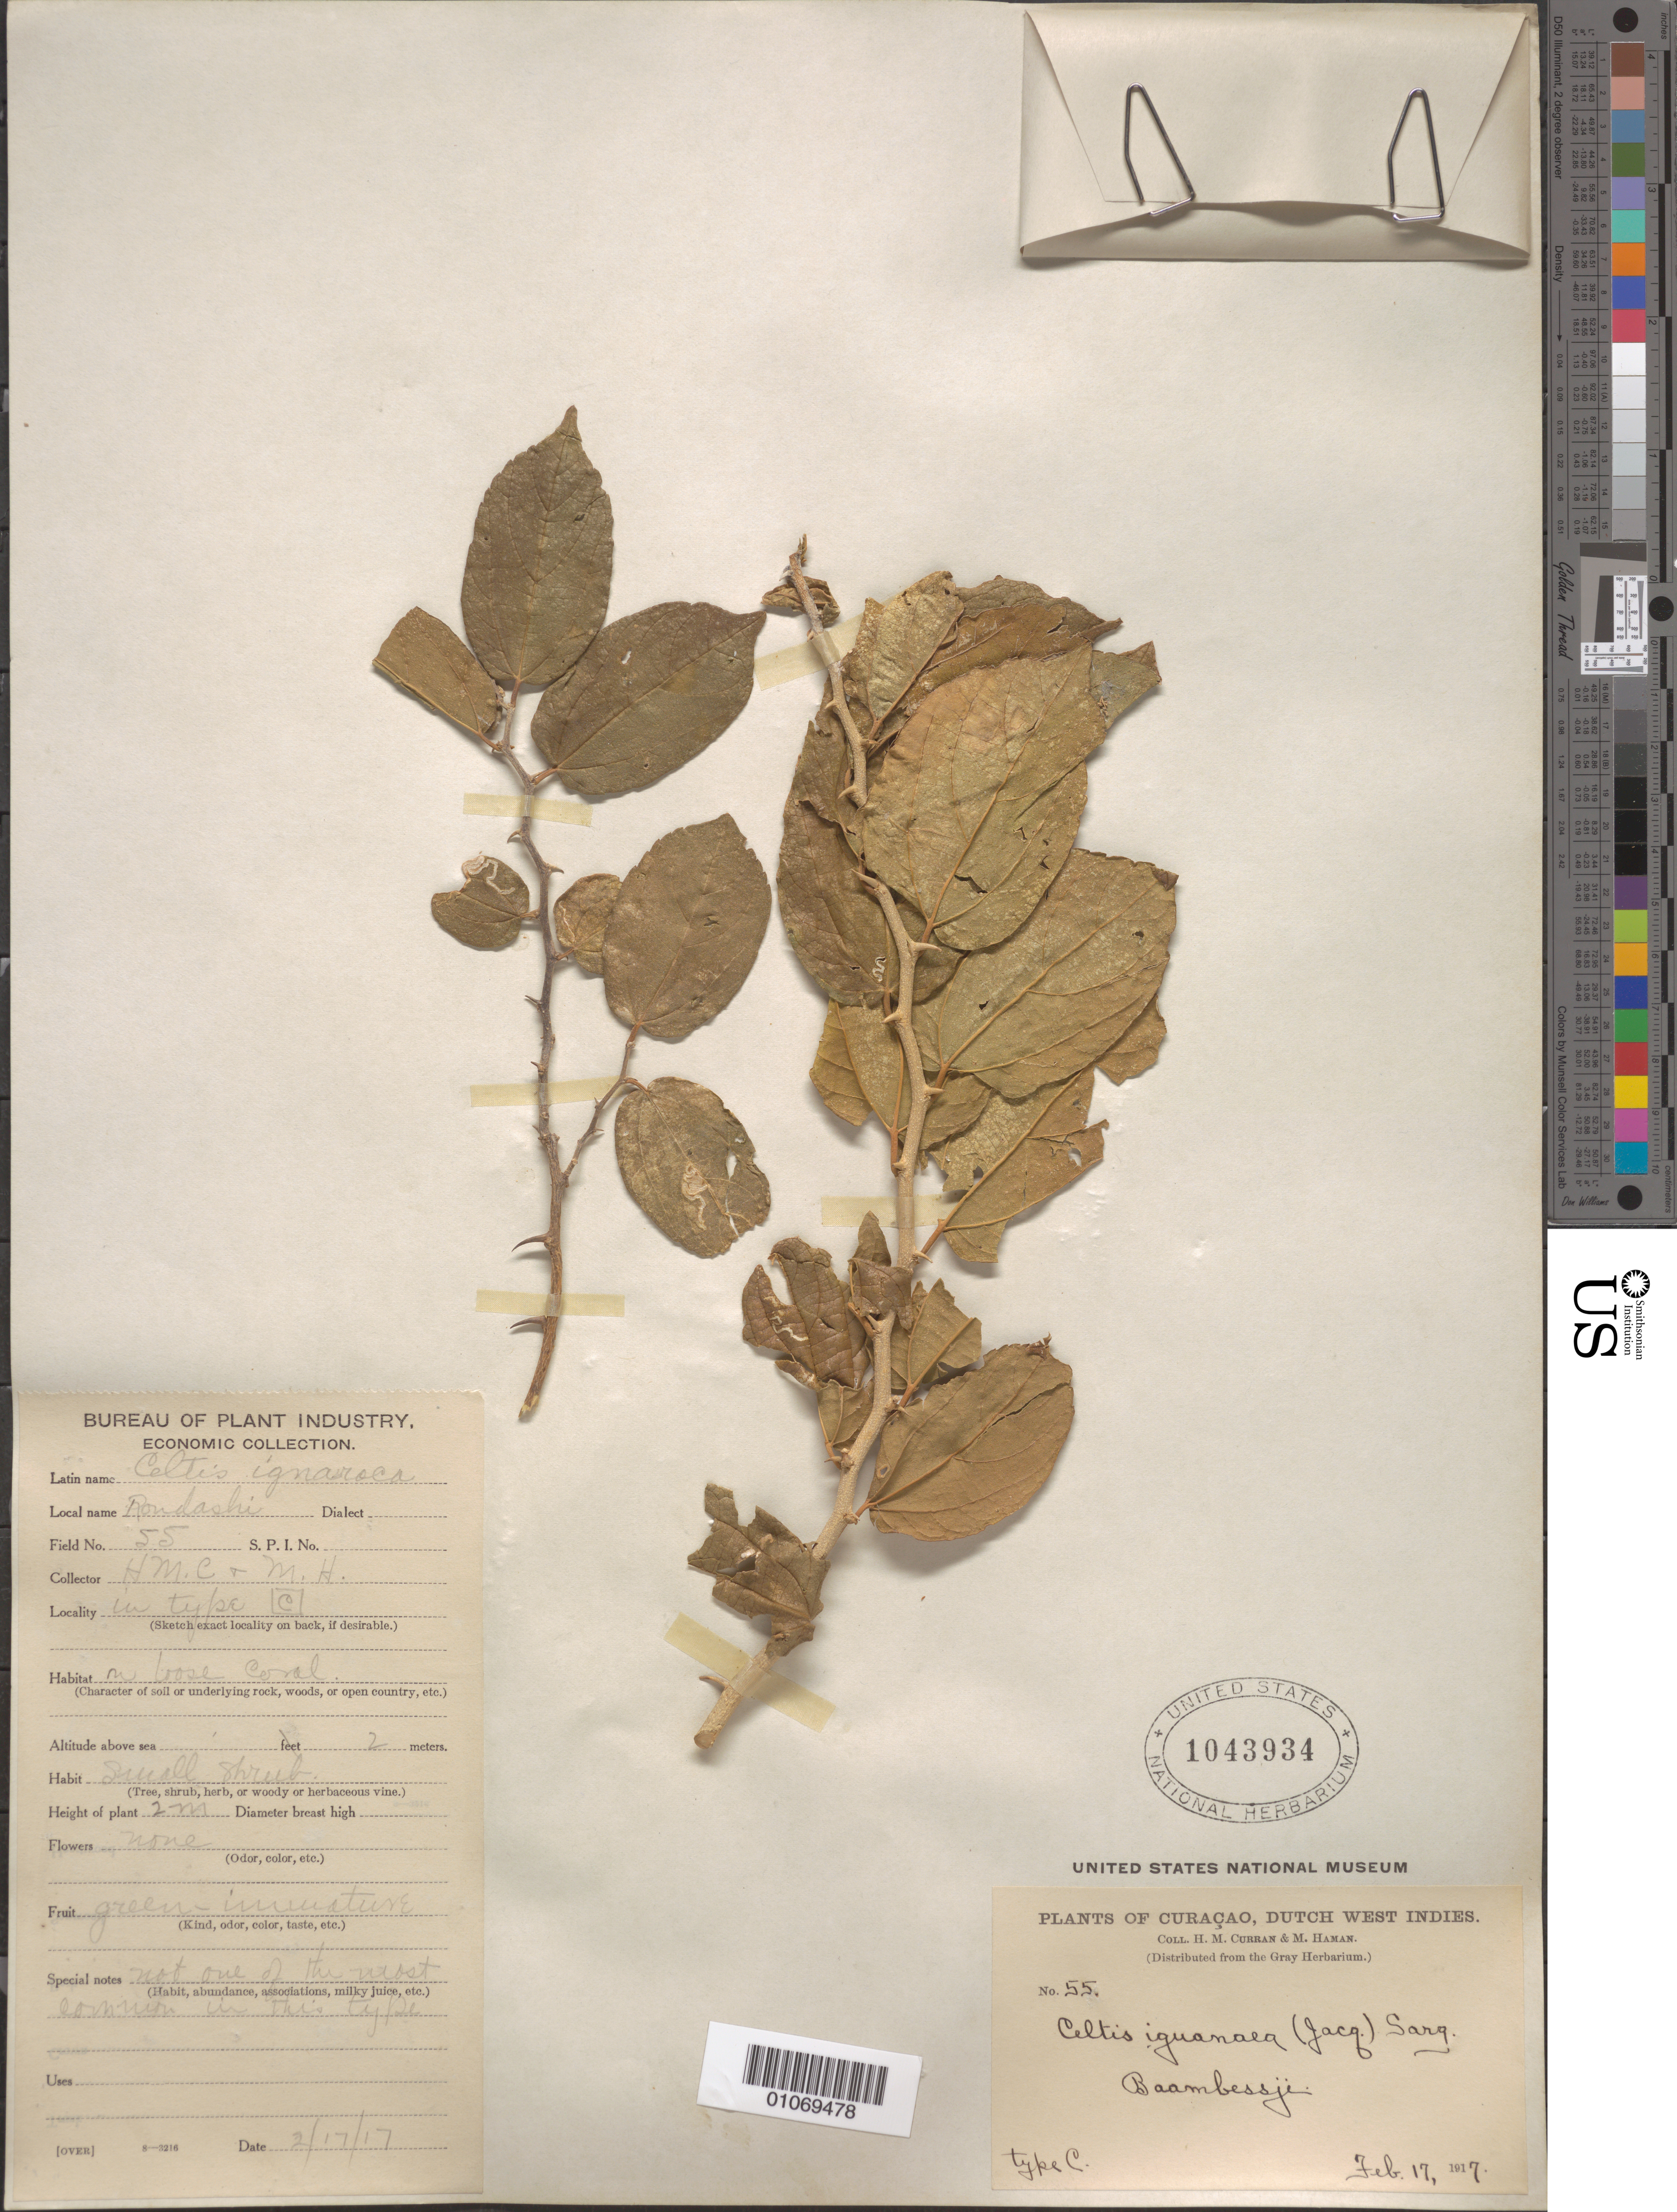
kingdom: Plantae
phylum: Tracheophyta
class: Magnoliopsida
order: Rosales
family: Cannabaceae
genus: Celtis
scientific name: Celtis iguanaea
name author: (Jacq.) Sarg.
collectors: H. M. Curran & M. Haman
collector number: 55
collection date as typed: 17 Feb 1917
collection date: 1917-02-17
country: Curaçao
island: Curaçao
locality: Baambessji? On loose coral.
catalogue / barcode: US 1043934